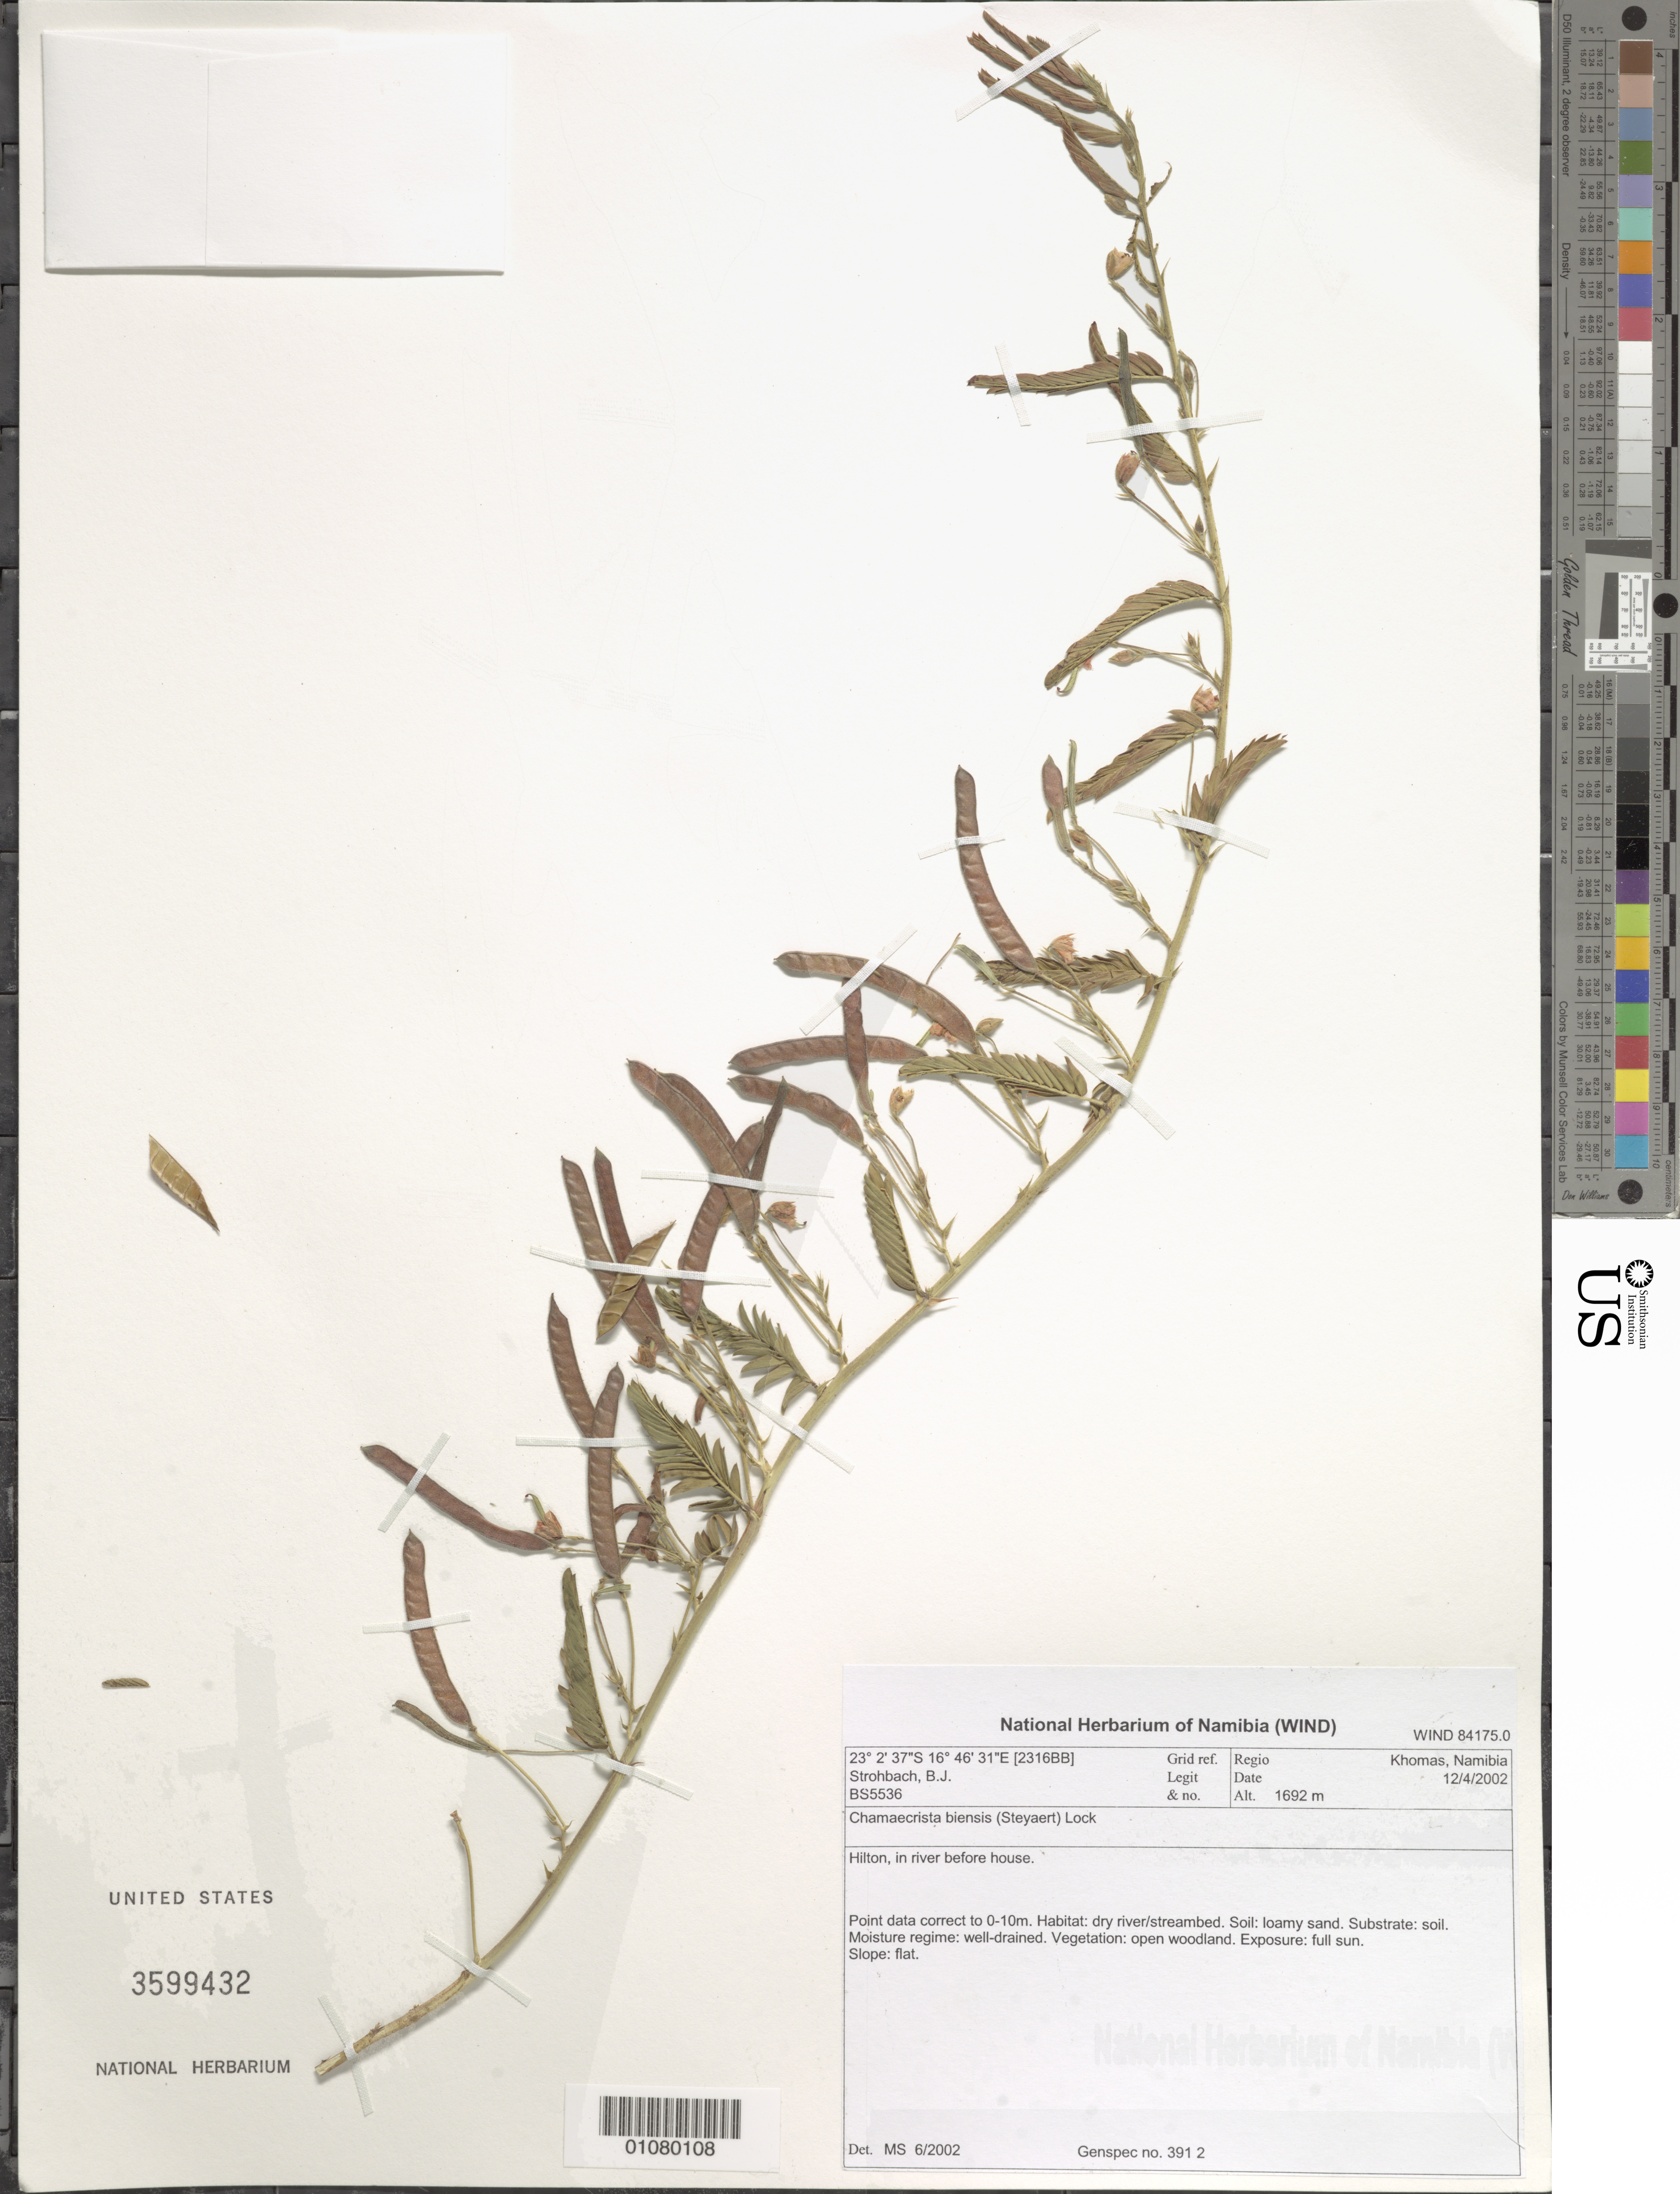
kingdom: Plantae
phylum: Tracheophyta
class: Magnoliopsida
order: Fabales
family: Fabaceae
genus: Chamaecrista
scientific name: Chamaecrista biensis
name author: (Steyerm.) Lock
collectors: B. Strohbach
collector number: BS 5536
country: Namibia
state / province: Khomas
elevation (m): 1692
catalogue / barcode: US 3599432